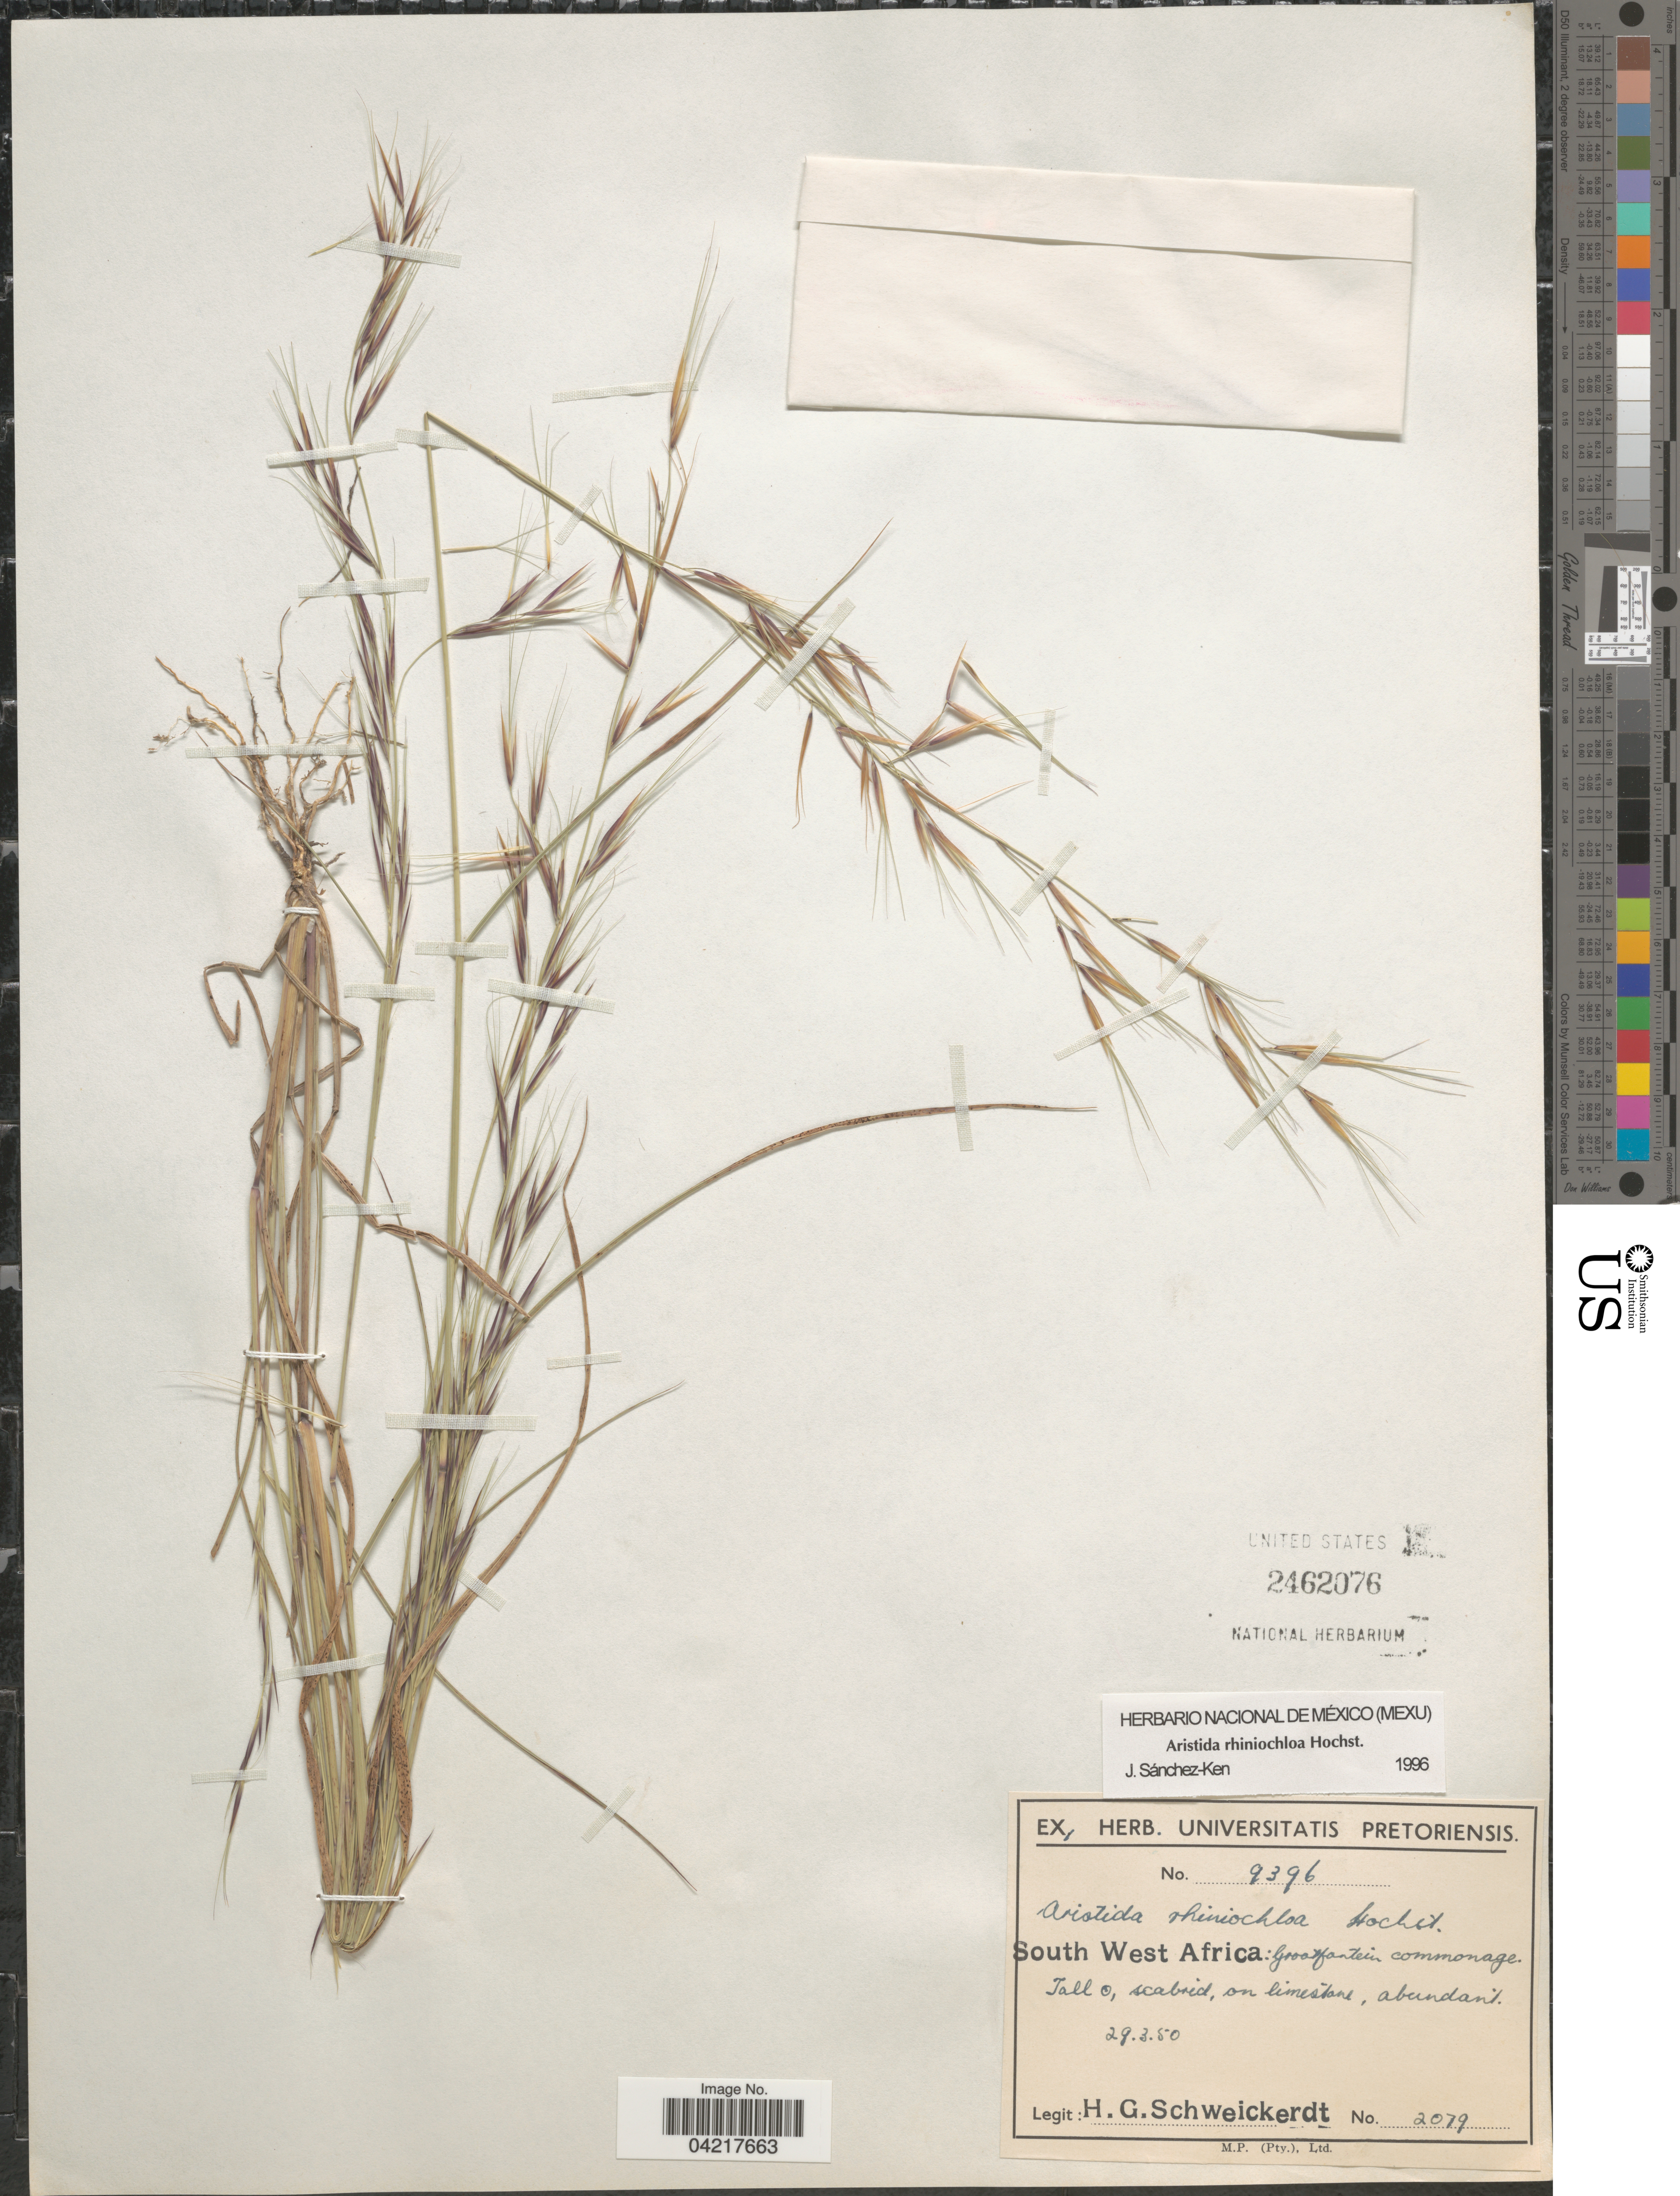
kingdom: Plantae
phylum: Tracheophyta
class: Liliopsida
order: Poales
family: Poaceae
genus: Aristida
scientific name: Aristida rhiniochloa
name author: Hochst.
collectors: H. Schweickerdt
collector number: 2079/9396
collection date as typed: Transcribed d/m/y: 29/3/50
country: Namibia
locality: South West Africa: Grootfontein commonage.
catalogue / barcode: US 2462076